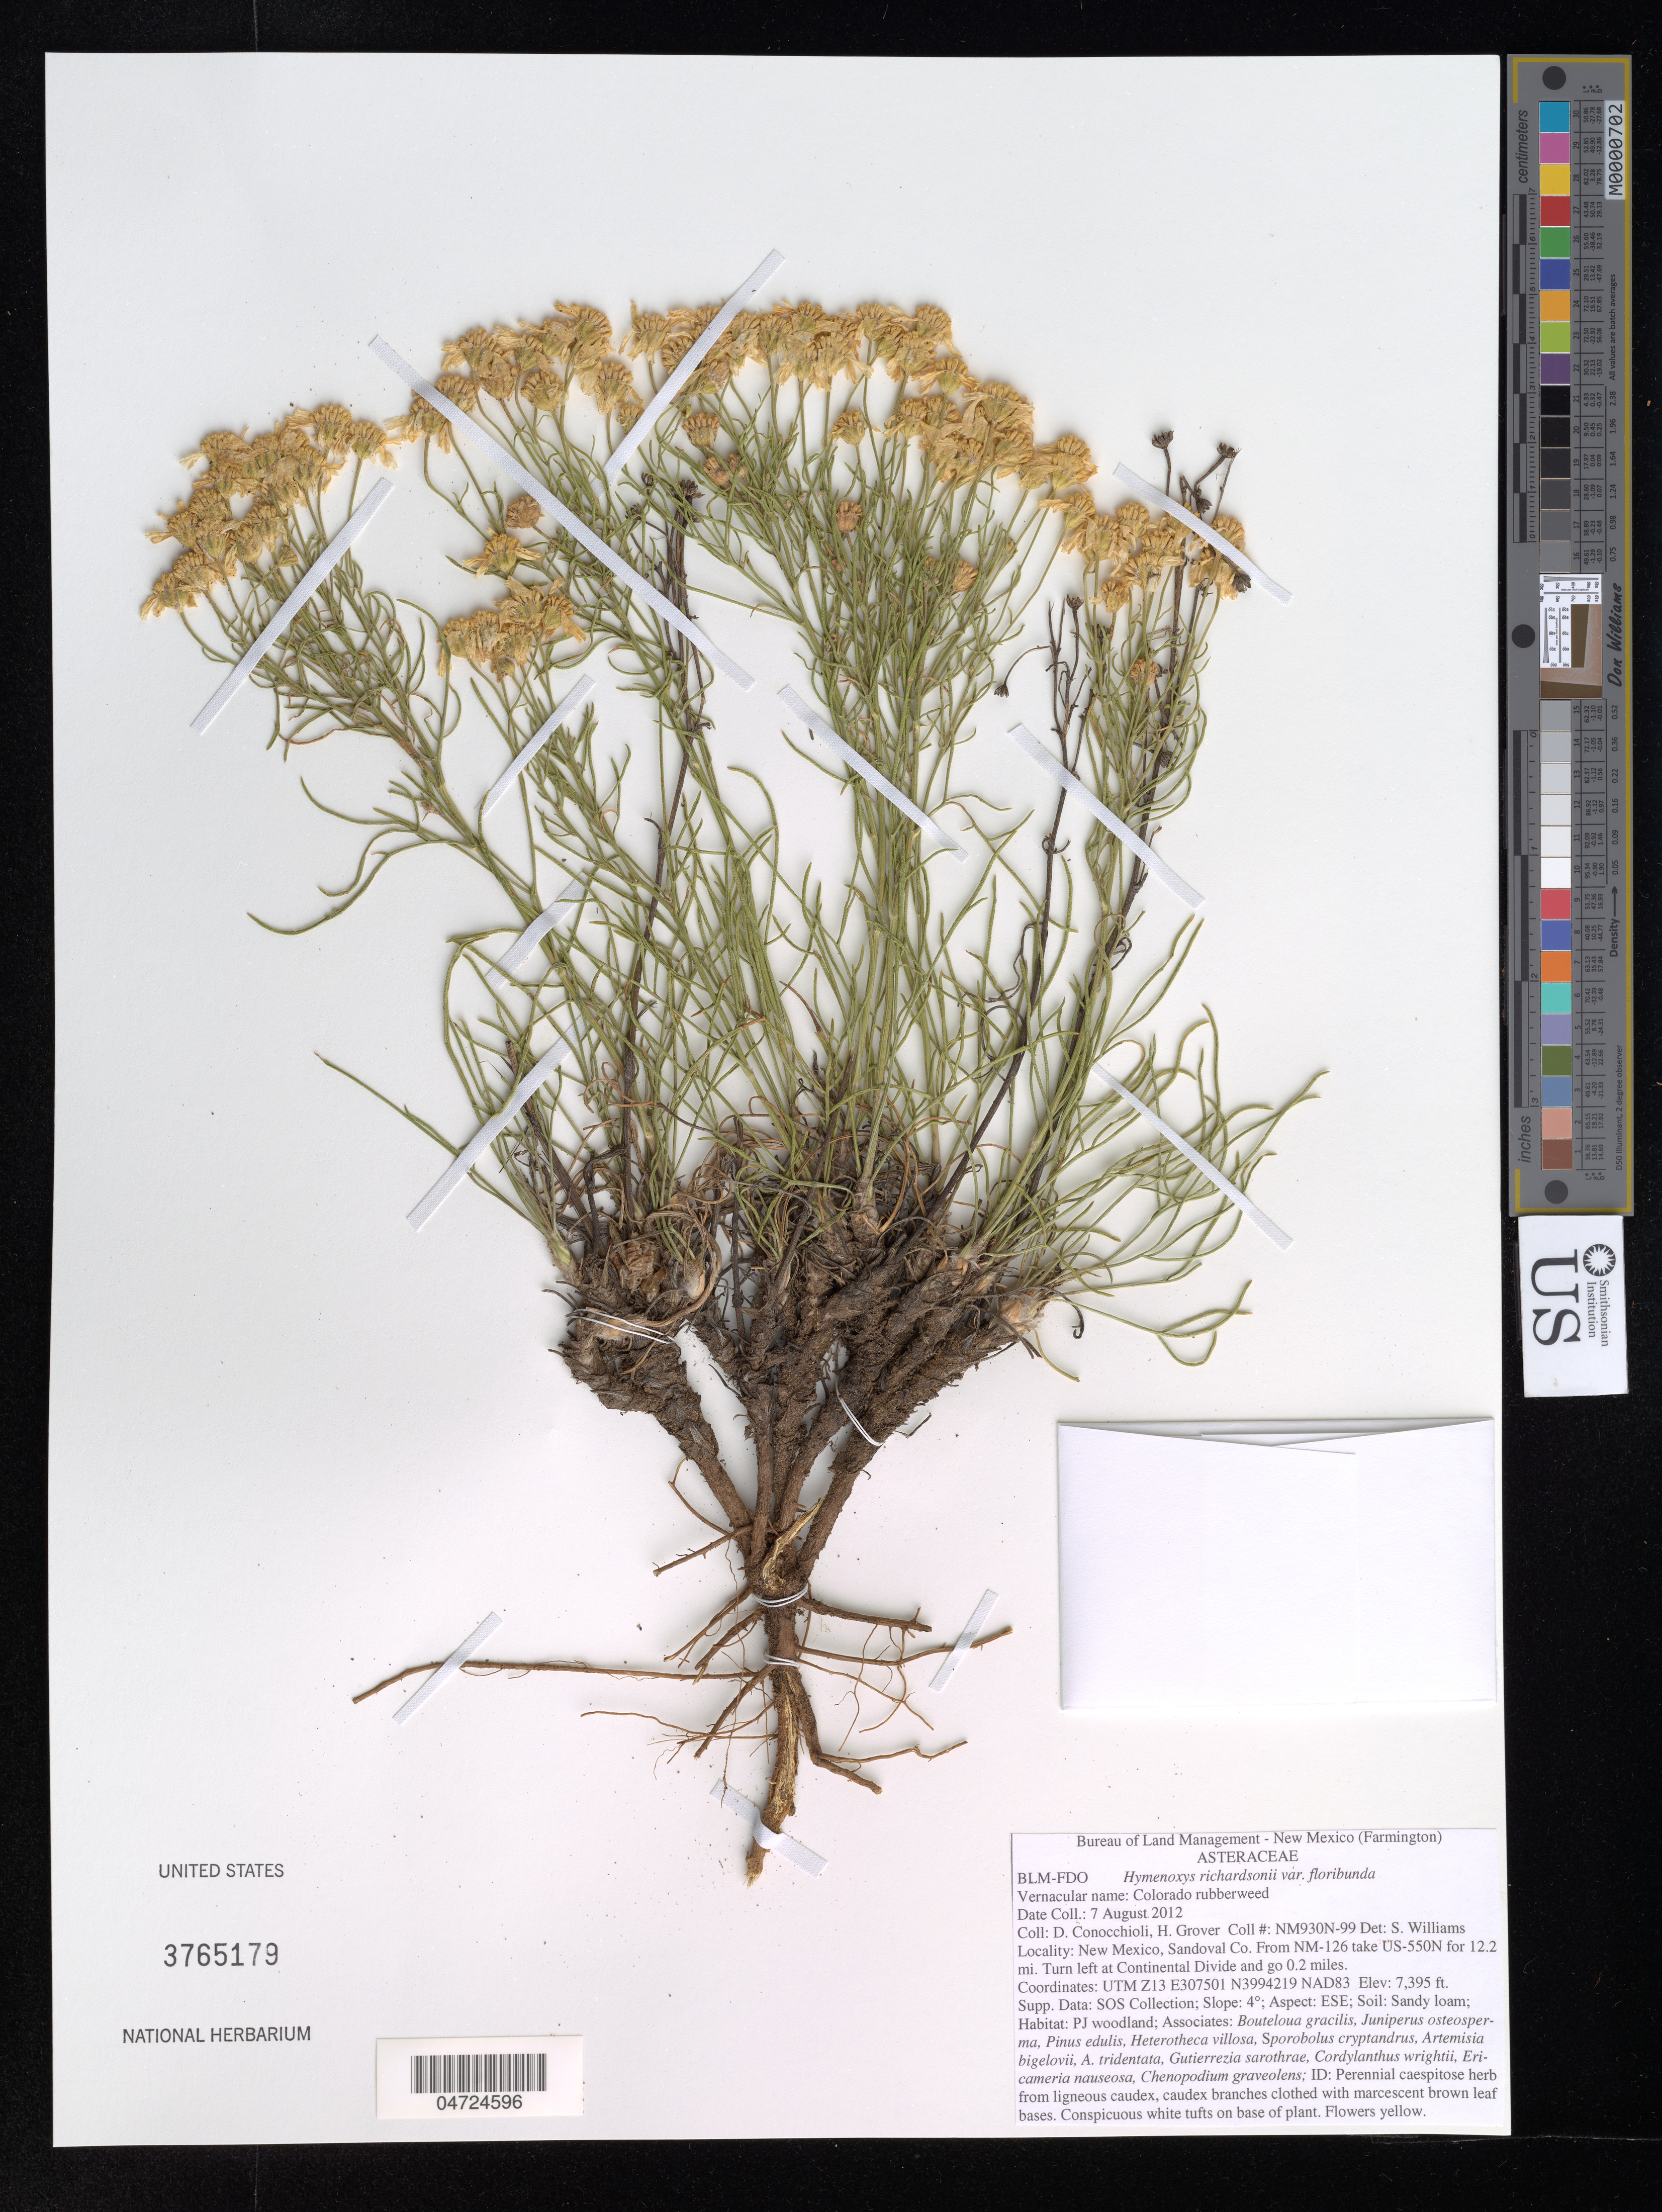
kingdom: Plantae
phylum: Tracheophyta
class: Magnoliopsida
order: Asterales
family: Asteraceae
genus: Hymenoxys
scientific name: Hymenoxys richardsonii var. floribunda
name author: (A. Gray) K.F. Parker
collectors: D. Conocchioli & H. Grover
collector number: NM930N-99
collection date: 2012-08-07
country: United States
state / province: New Mexico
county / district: Sandoval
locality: Sandoval Co. From NM-126 take US-550N for 12.2 mi. Turn left at Continental Divide and go 0.2 miles. UTM Z13 NAD83.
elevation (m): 2254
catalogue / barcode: US 3765179